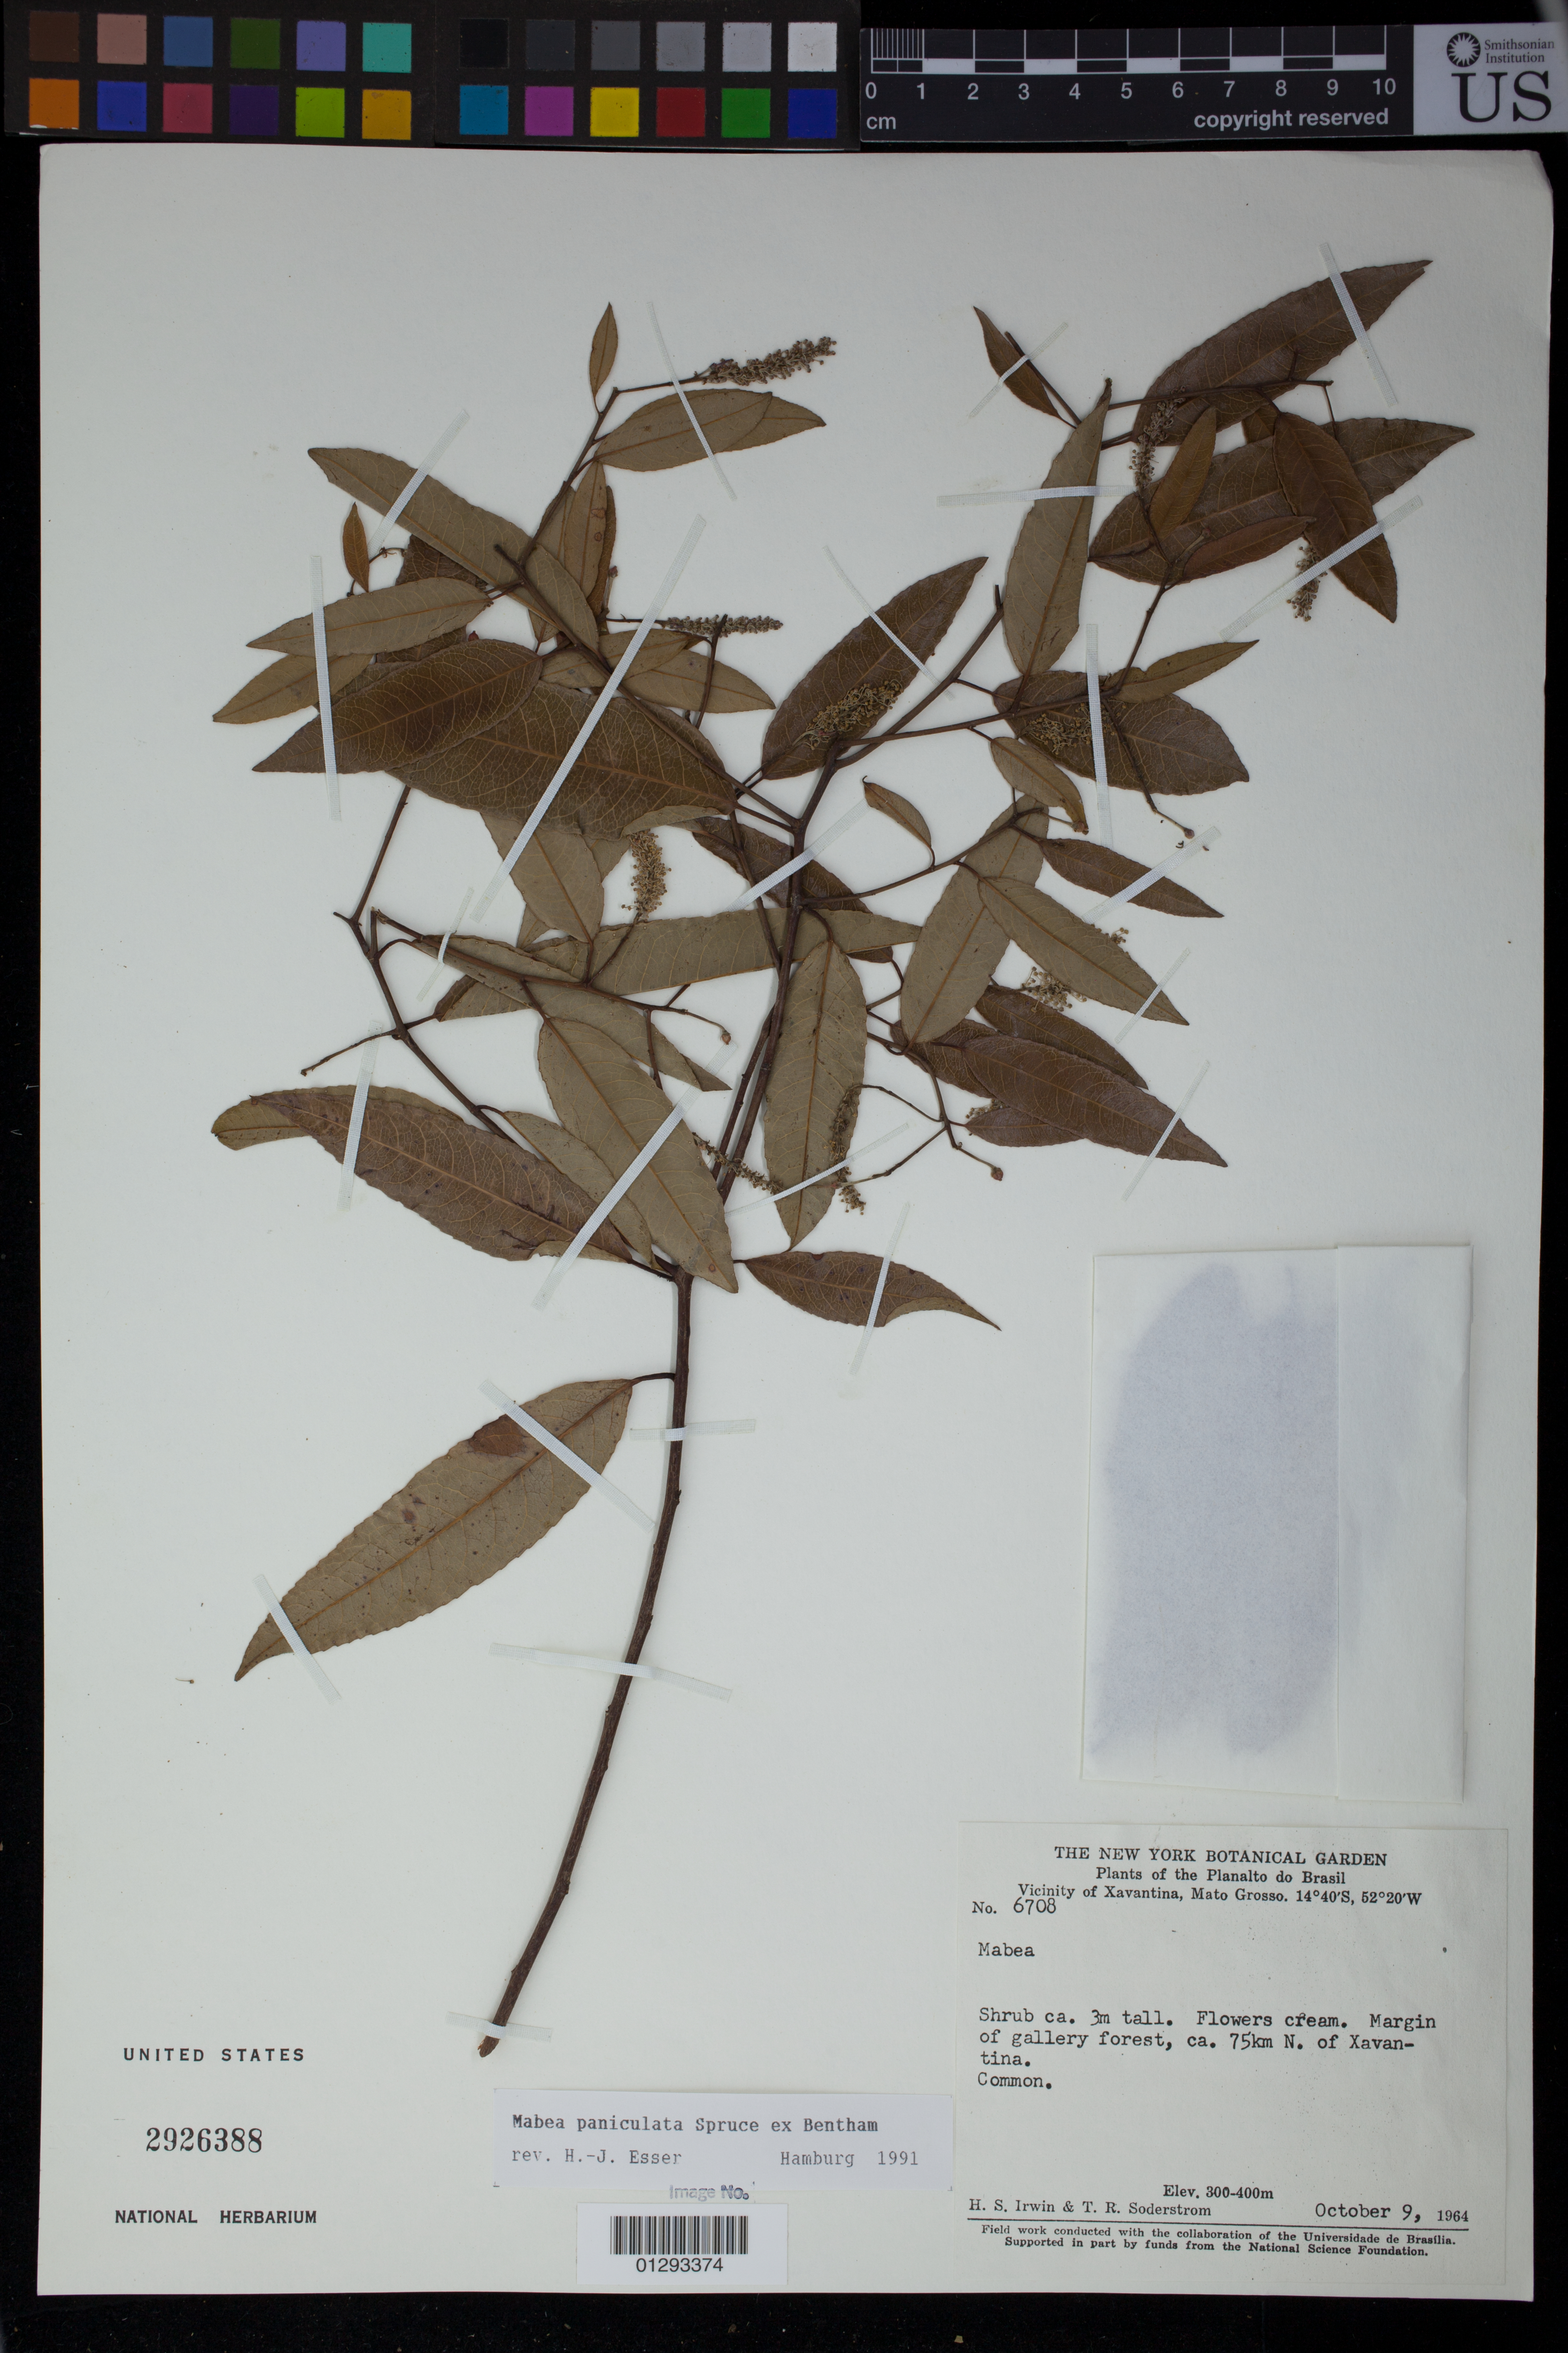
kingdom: Plantae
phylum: Tracheophyta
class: Magnoliopsida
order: Malpighiales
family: Euphorbiaceae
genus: Mabea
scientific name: Mabea paniculata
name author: Spruce ex Benth.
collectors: H. Irwin & T. R. Soderstrom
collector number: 6708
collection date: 1964-10-09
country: Brazil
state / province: Mato Grosso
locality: ca. 75km N. of Xavantina.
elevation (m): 300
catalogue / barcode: US 2926388